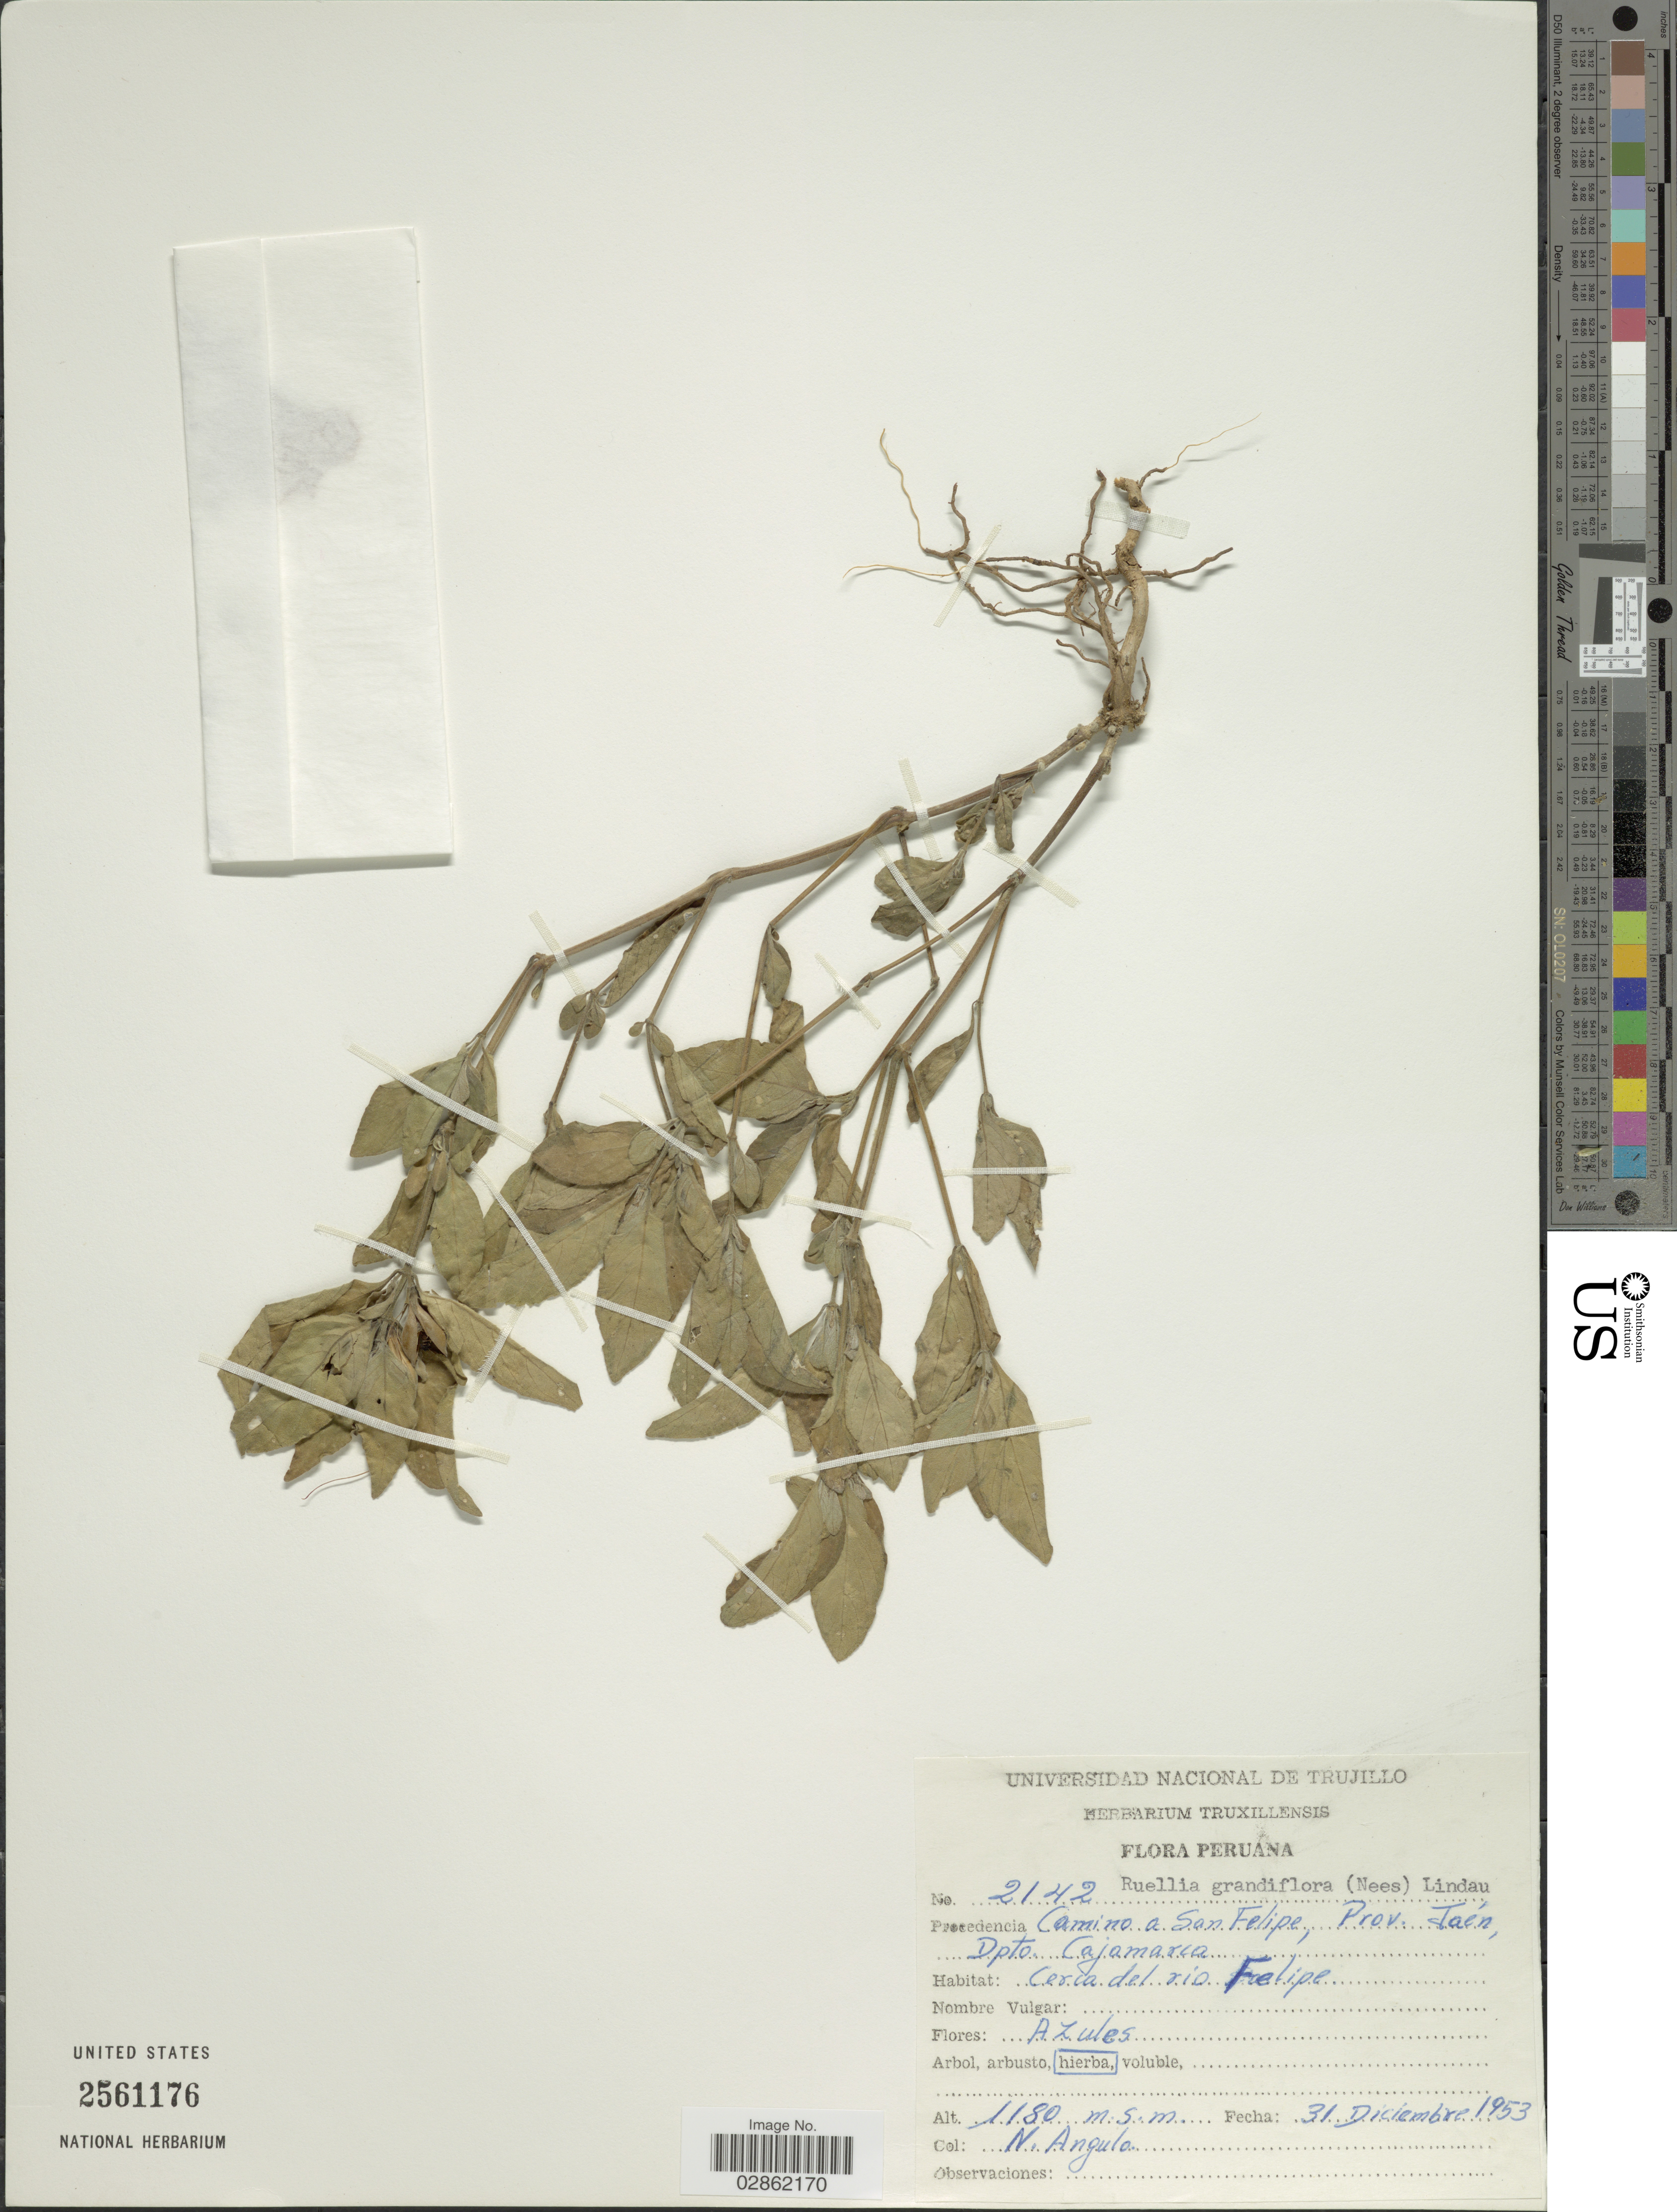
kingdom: Plantae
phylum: Tracheophyta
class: Magnoliopsida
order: Lamiales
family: Acanthaceae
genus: Ruellia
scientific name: Ruellia spectabilis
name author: (Hook.) G. Nicholson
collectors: N. Angulo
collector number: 2142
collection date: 1953-12-31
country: Peru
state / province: Cajamarca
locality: Procedencia Camino a San Felipe, Prov. Jaén, Dpto. Cajamarca, Cerca del rio Felipe.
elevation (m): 1180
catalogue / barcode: US 2561176